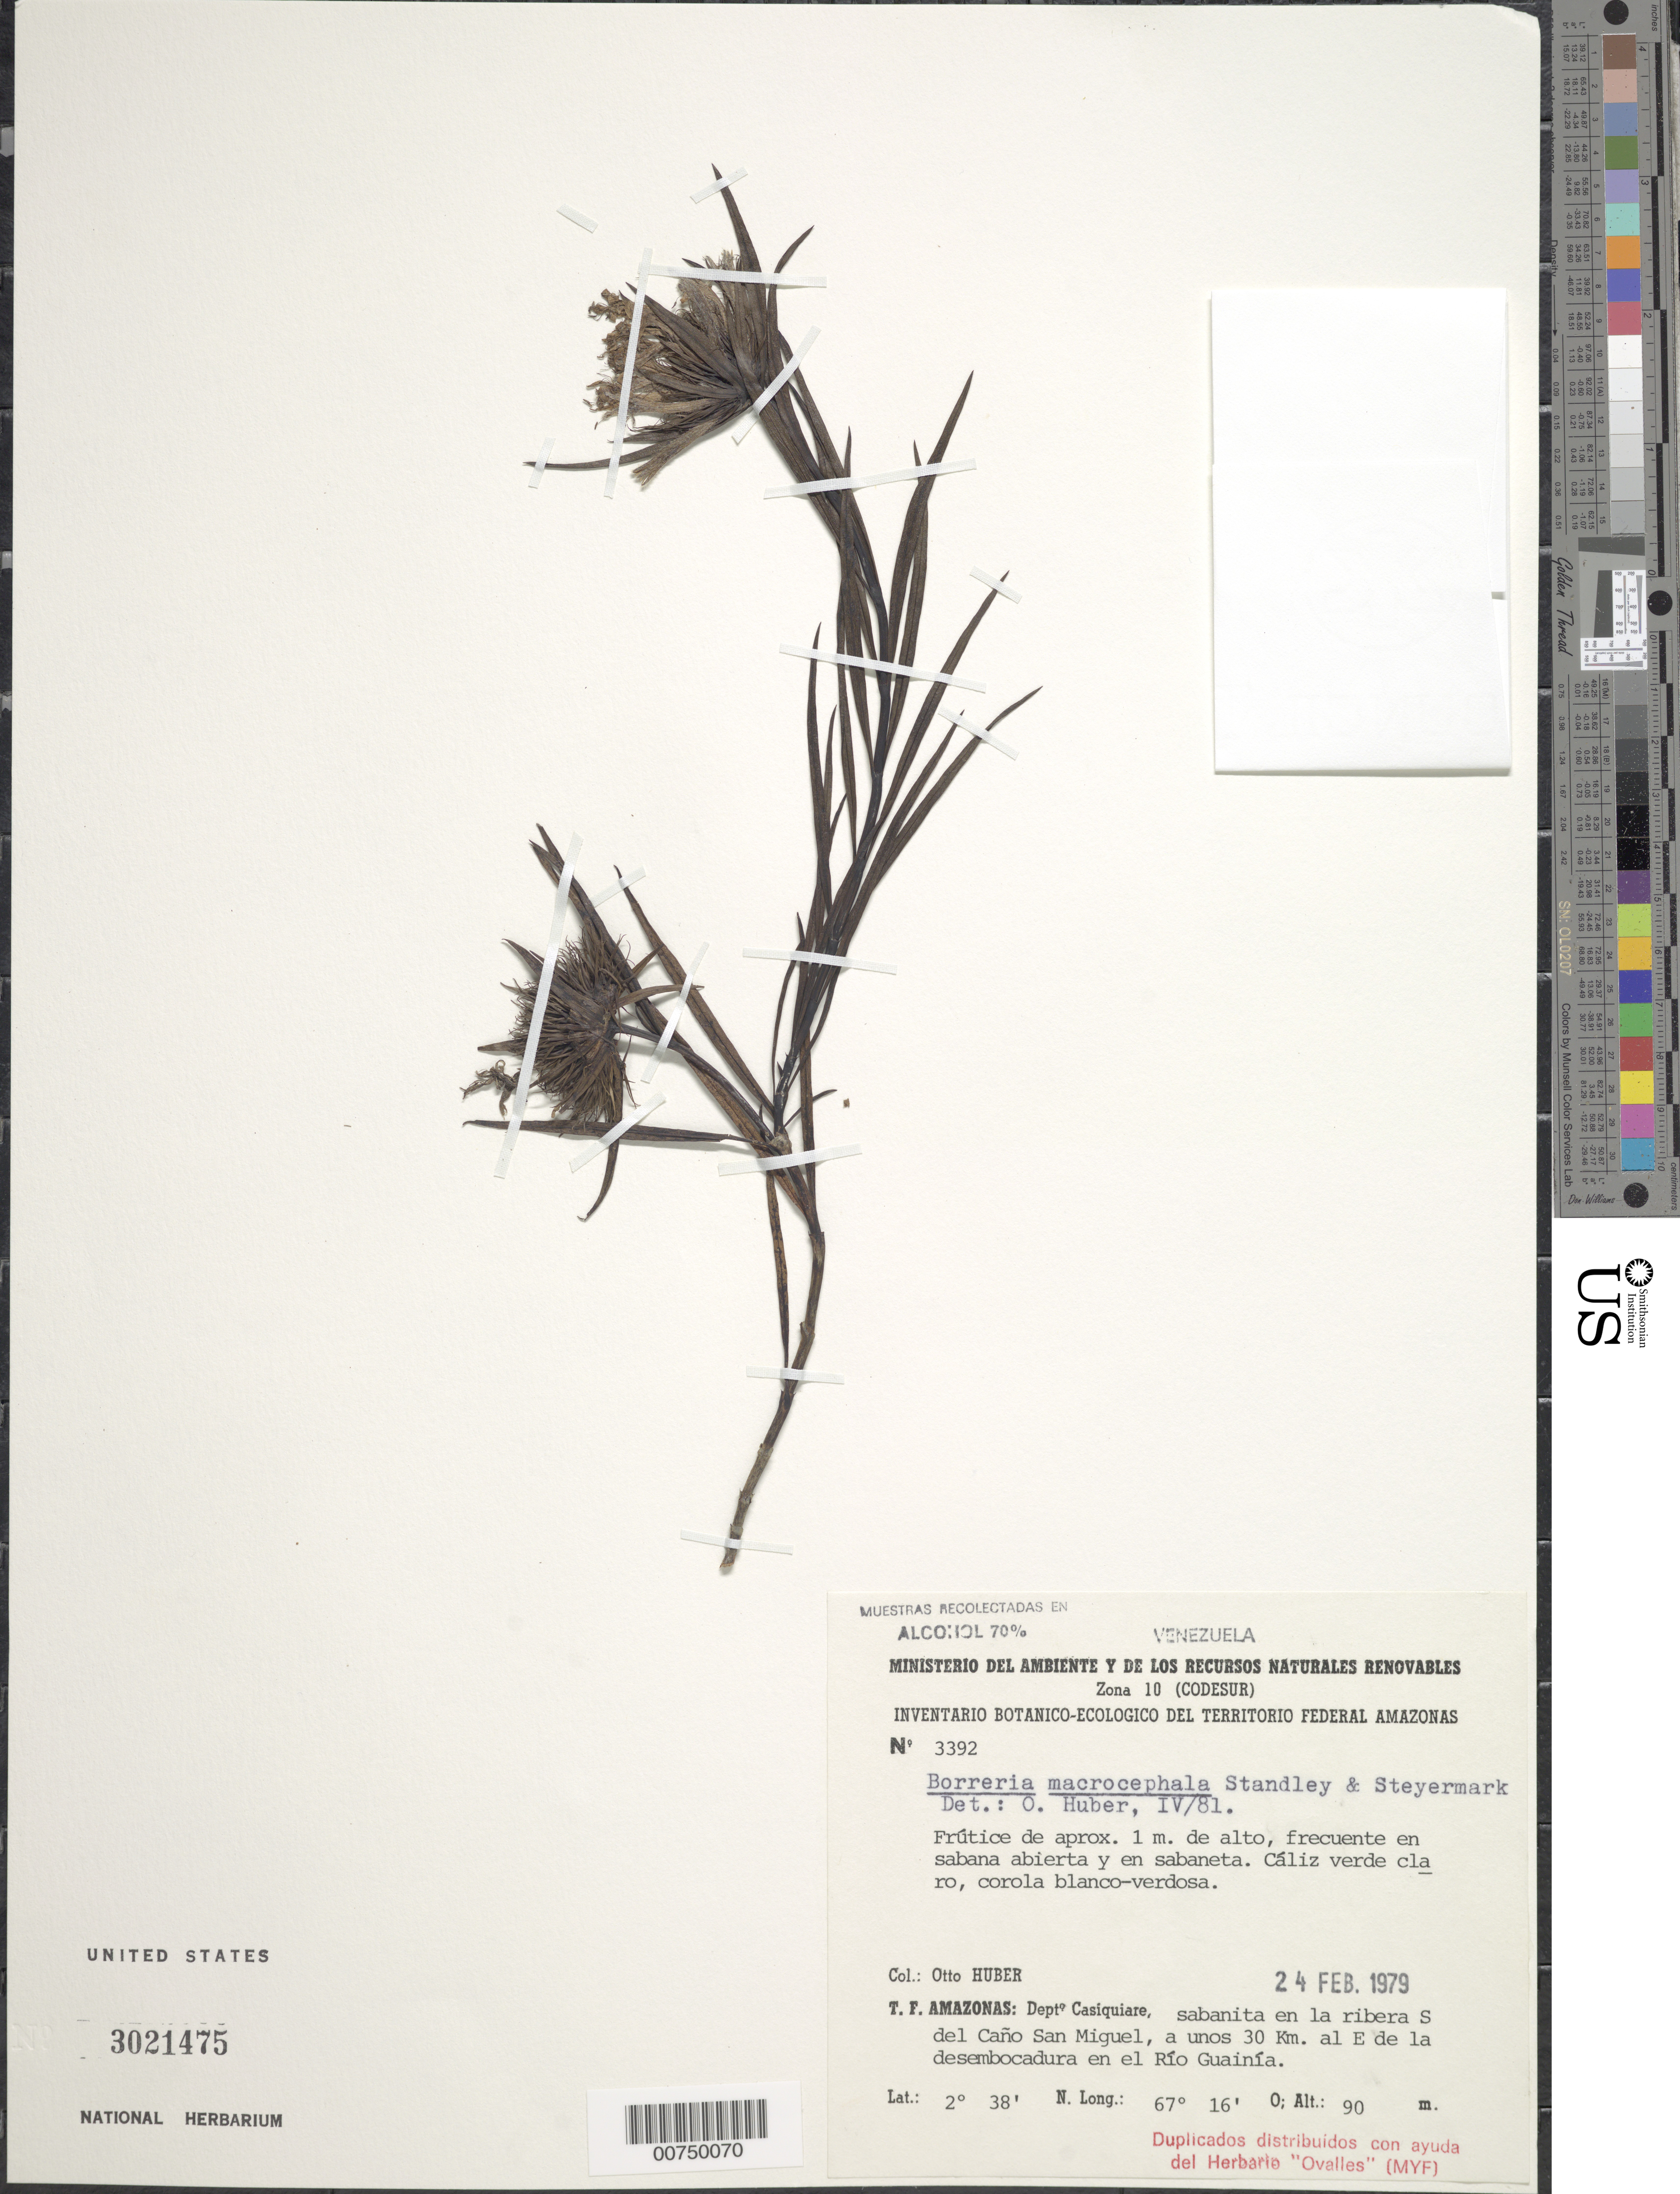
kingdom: Plantae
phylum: Tracheophyta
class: Magnoliopsida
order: Gentianales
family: Rubiaceae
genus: Borreria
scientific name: Borreria macrocephala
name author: Standl. & Steyerm.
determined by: Huber, Otto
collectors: O. Huber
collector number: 3392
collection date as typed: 24-Feb-79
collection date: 1979-02-24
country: Venezuela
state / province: Amazonas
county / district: Maroa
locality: Cana San Miguel, al S, a unos 30 km al E de la desembocadura en el Río Guainia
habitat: Sabana abierta y en sabaneta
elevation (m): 90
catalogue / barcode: US 3021475